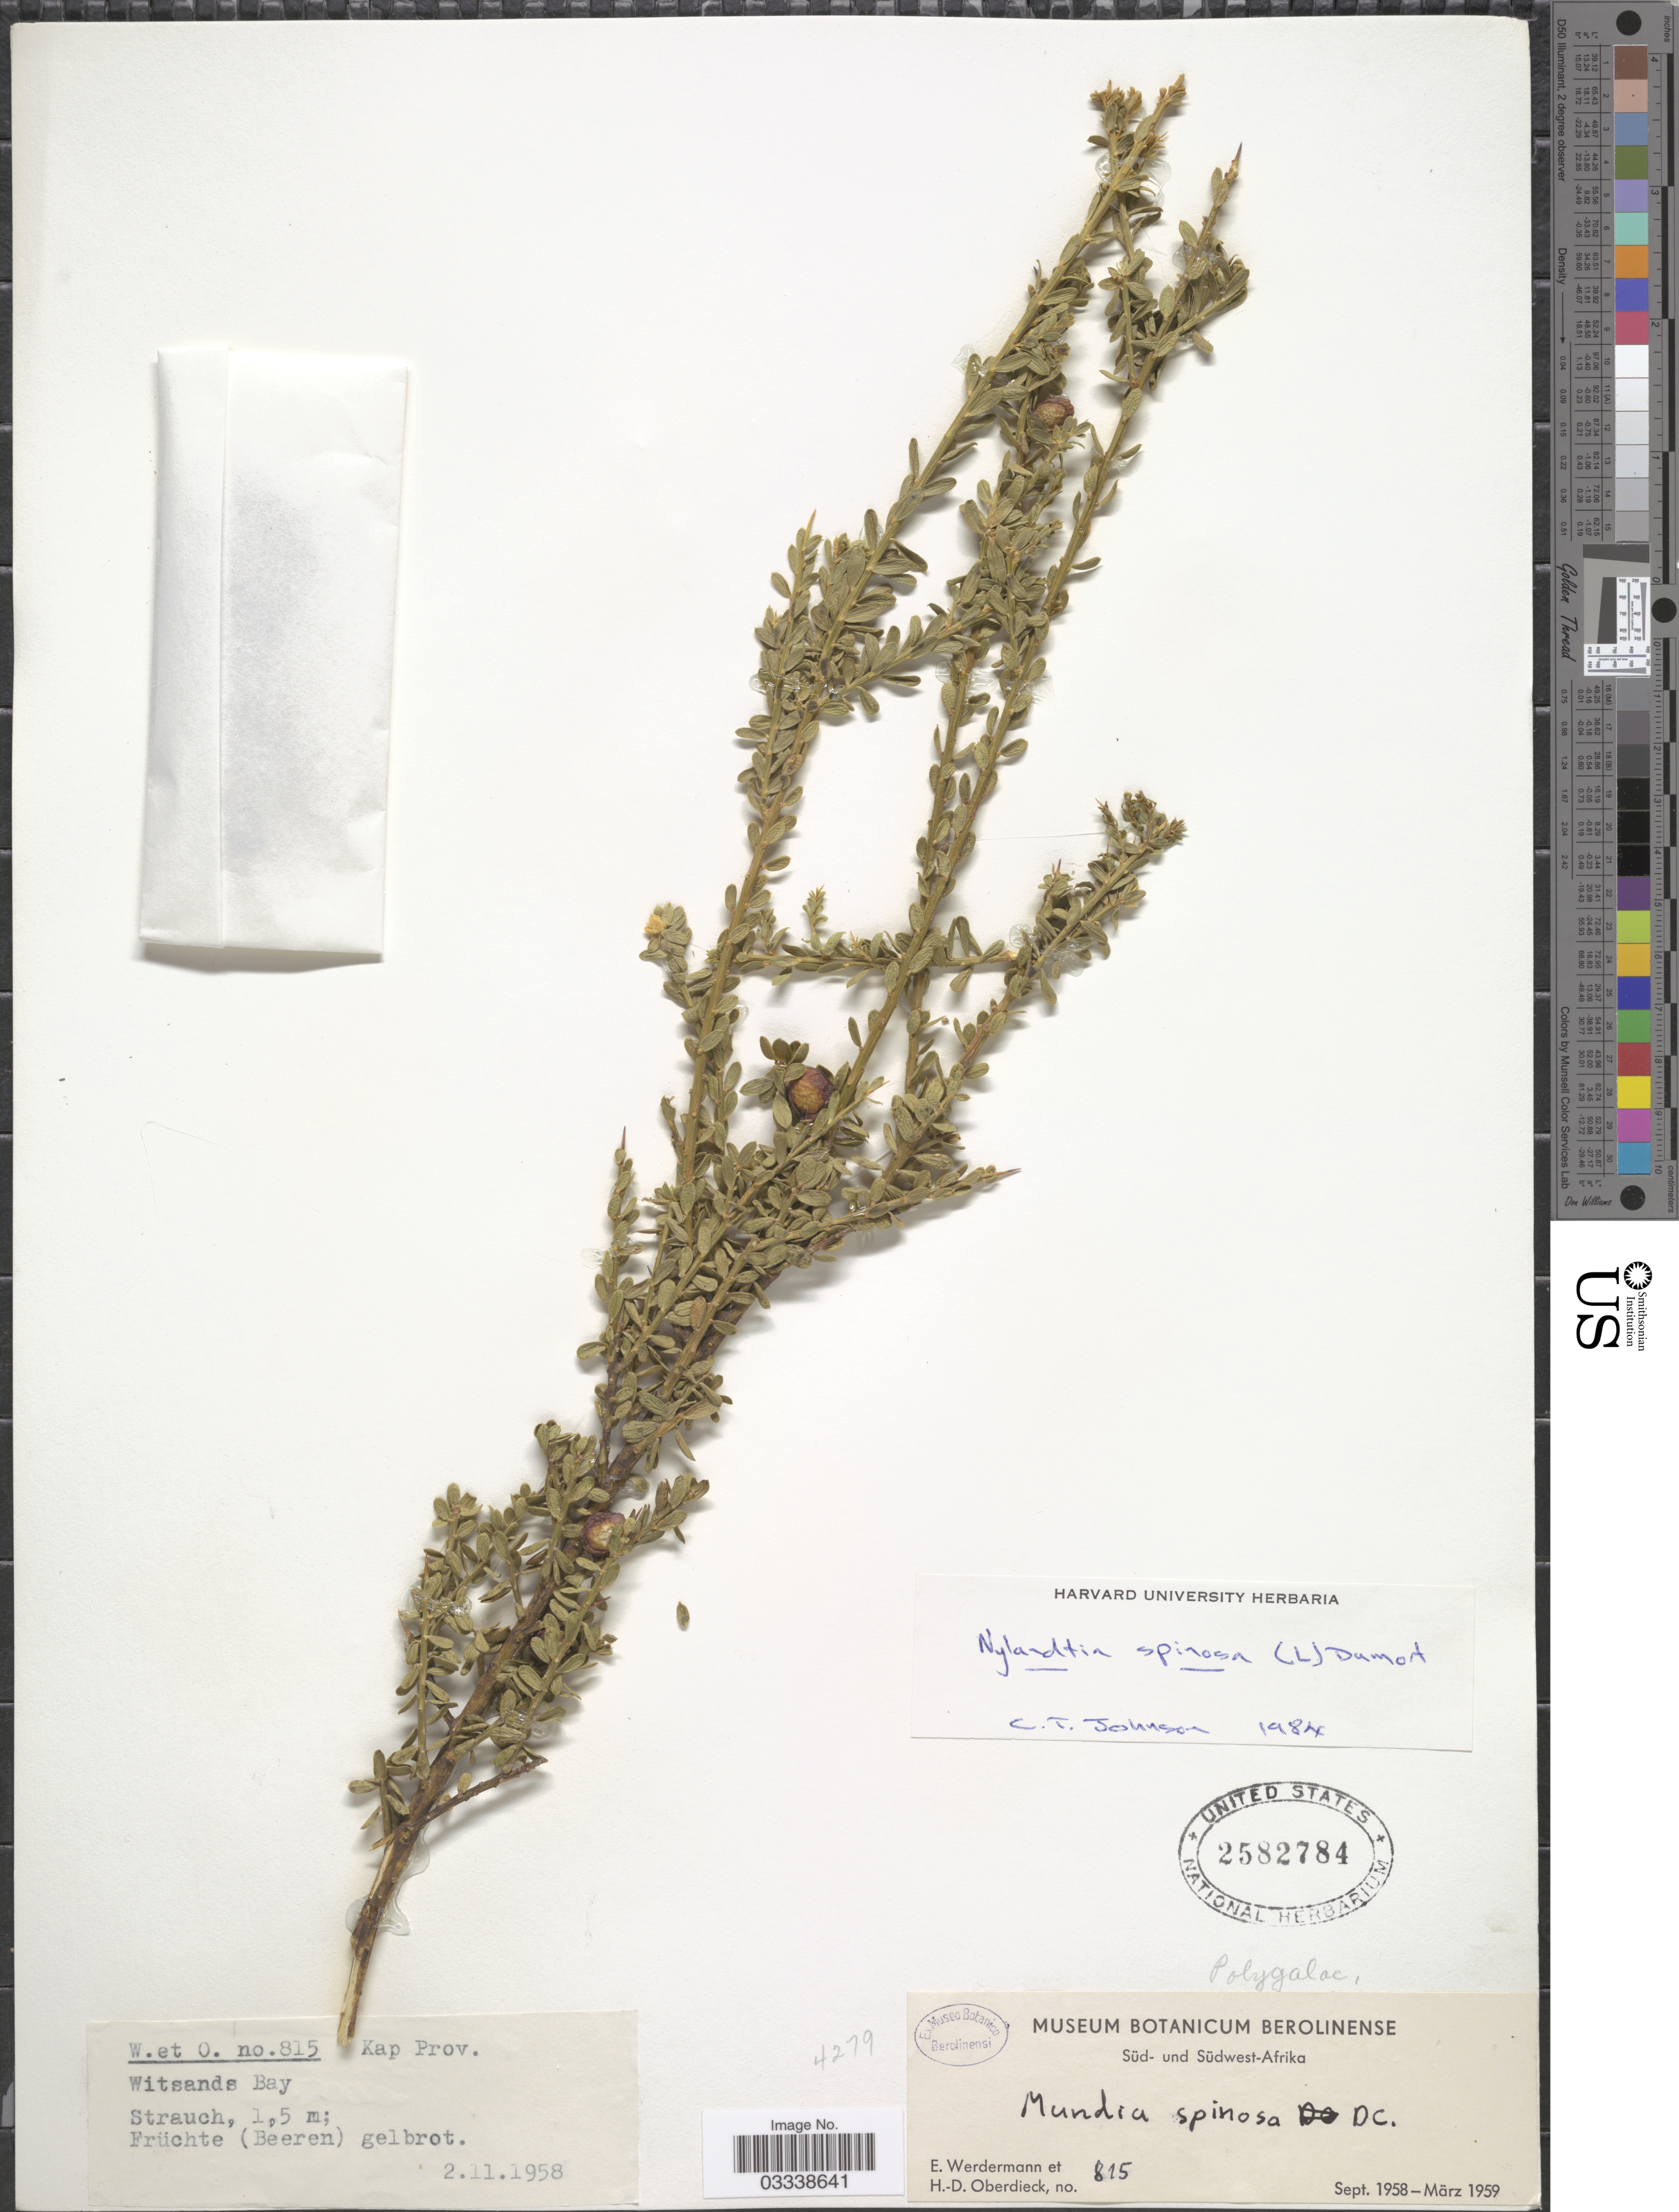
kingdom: Plantae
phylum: Tracheophyta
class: Magnoliopsida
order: Fabales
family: Polygalaceae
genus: Muraltia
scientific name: Muraltia spinosa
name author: (L.) F. Forest & J.C. Manning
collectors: E. Werdermann & H. Oberdieck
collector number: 815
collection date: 1958-11-02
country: South Africa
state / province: Western Cape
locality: Kap Prov., Witsands Bay.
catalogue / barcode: US 2582784